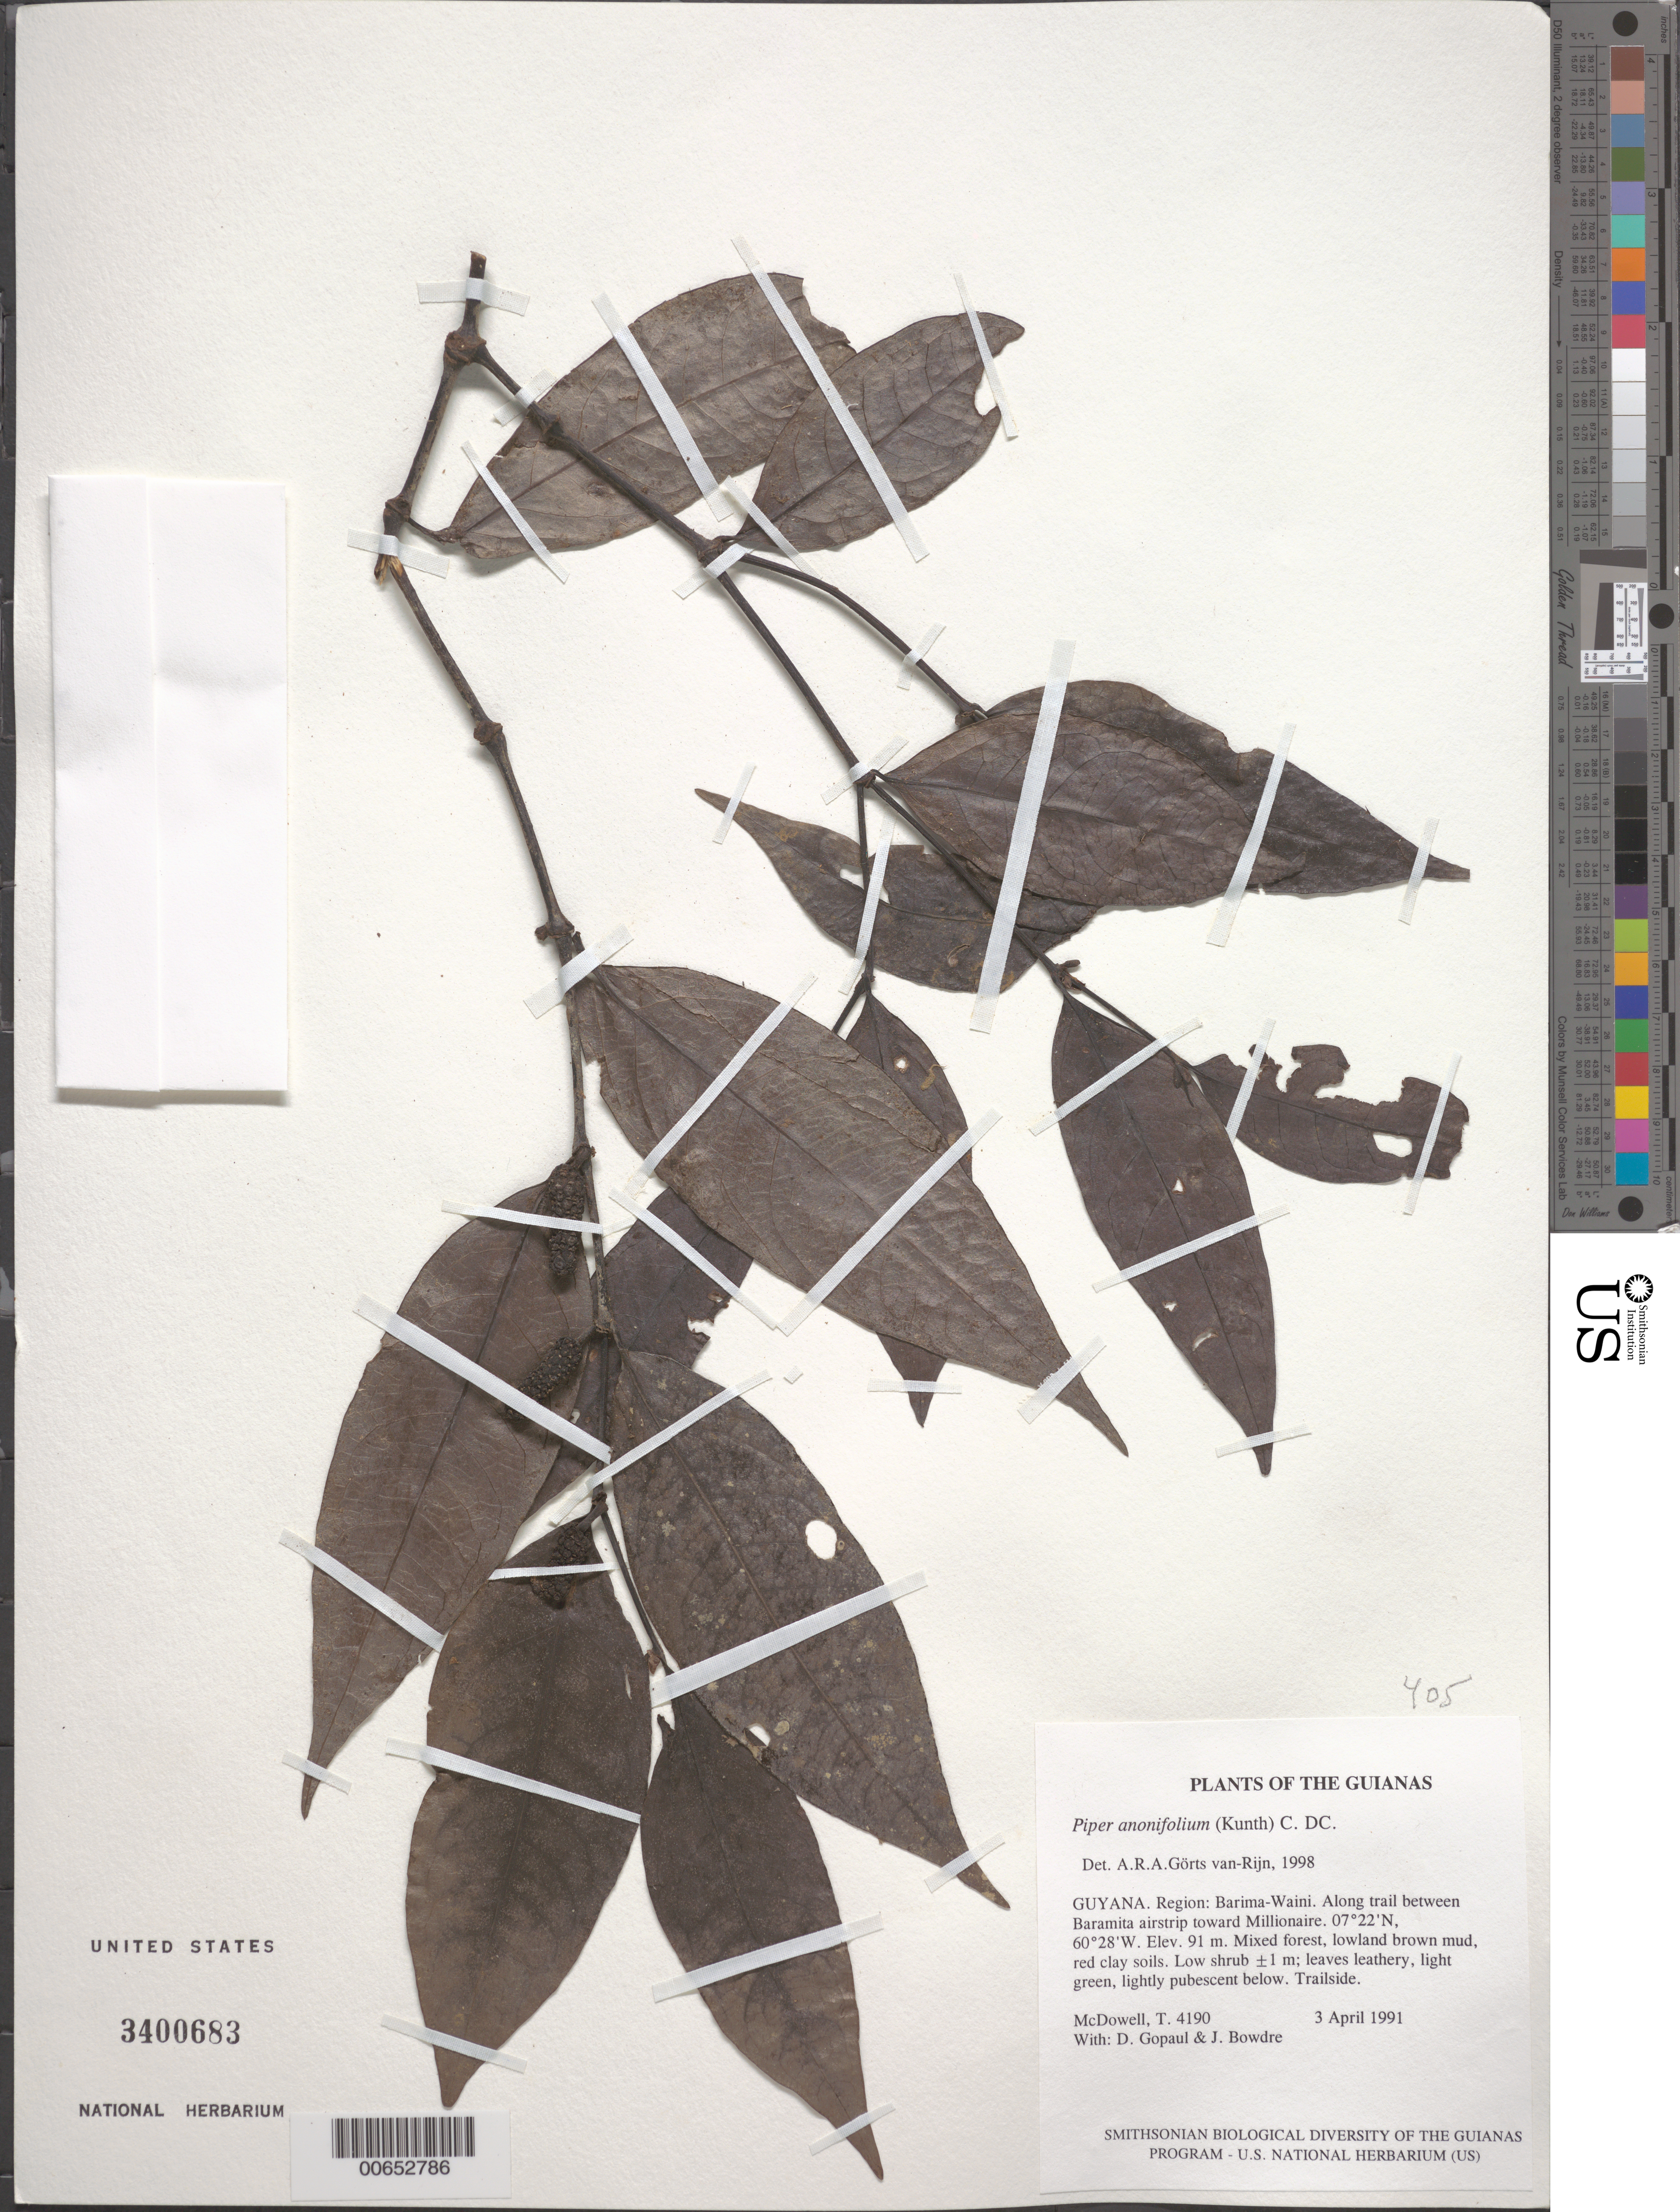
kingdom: Plantae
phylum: Tracheophyta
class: Magnoliopsida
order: Piperales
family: Piperaceae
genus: Piper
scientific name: Piper anonifolium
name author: (Kunth) C. DC.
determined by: Görts-van Rijn, A. R. A.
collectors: T. McDowell, D. Gopaul & J. Bowdre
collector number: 4190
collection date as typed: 3 April 1991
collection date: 1991-04-03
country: Guyana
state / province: Barima-Waini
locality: Along trail between Baramita airstrip toward Millionaire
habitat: Mixed forest, lowland brown mud, red clay soils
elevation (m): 91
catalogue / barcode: US 3400683